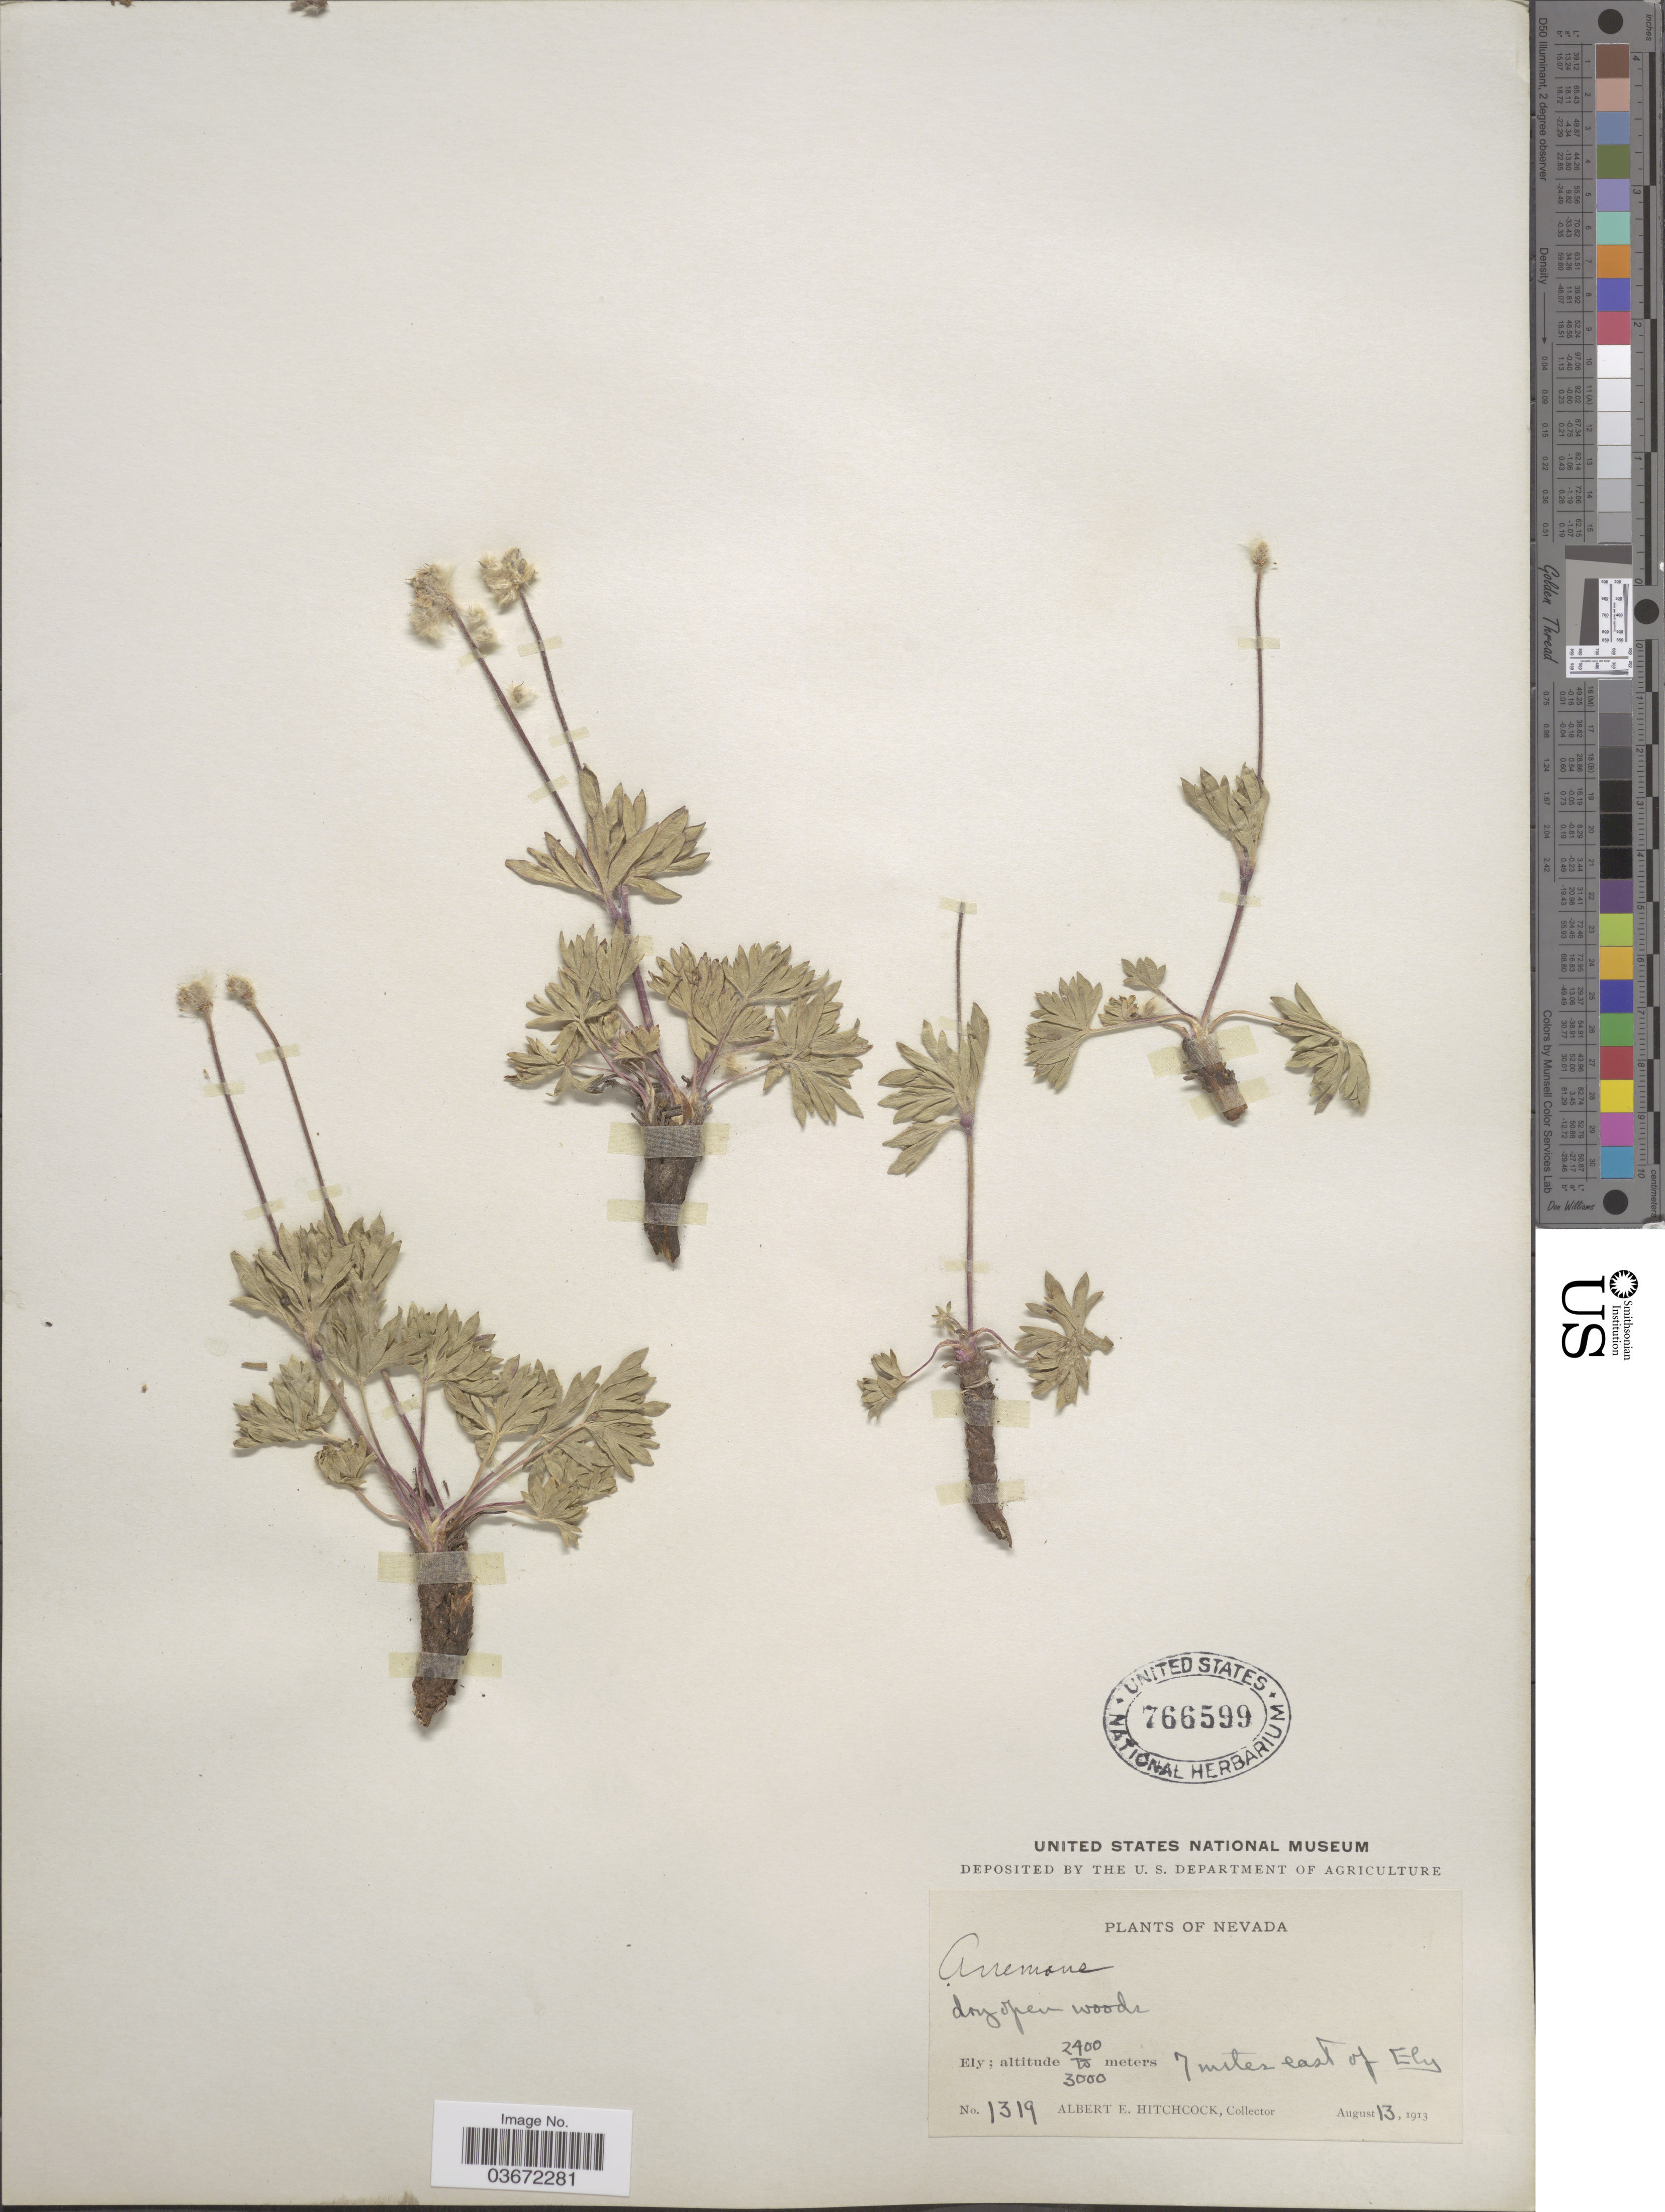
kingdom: Plantae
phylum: Tracheophyta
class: Magnoliopsida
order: Ranunculales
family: Ranunculaceae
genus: Anemone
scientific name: Anemone globosa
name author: (Torr. & A. Gray) Nutt. ex A. Heller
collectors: A. Hitchcock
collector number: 1319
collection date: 1913-08-13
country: United States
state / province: Nevada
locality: Ely. 7 miles east of Ely.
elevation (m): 2400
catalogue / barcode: US 766599